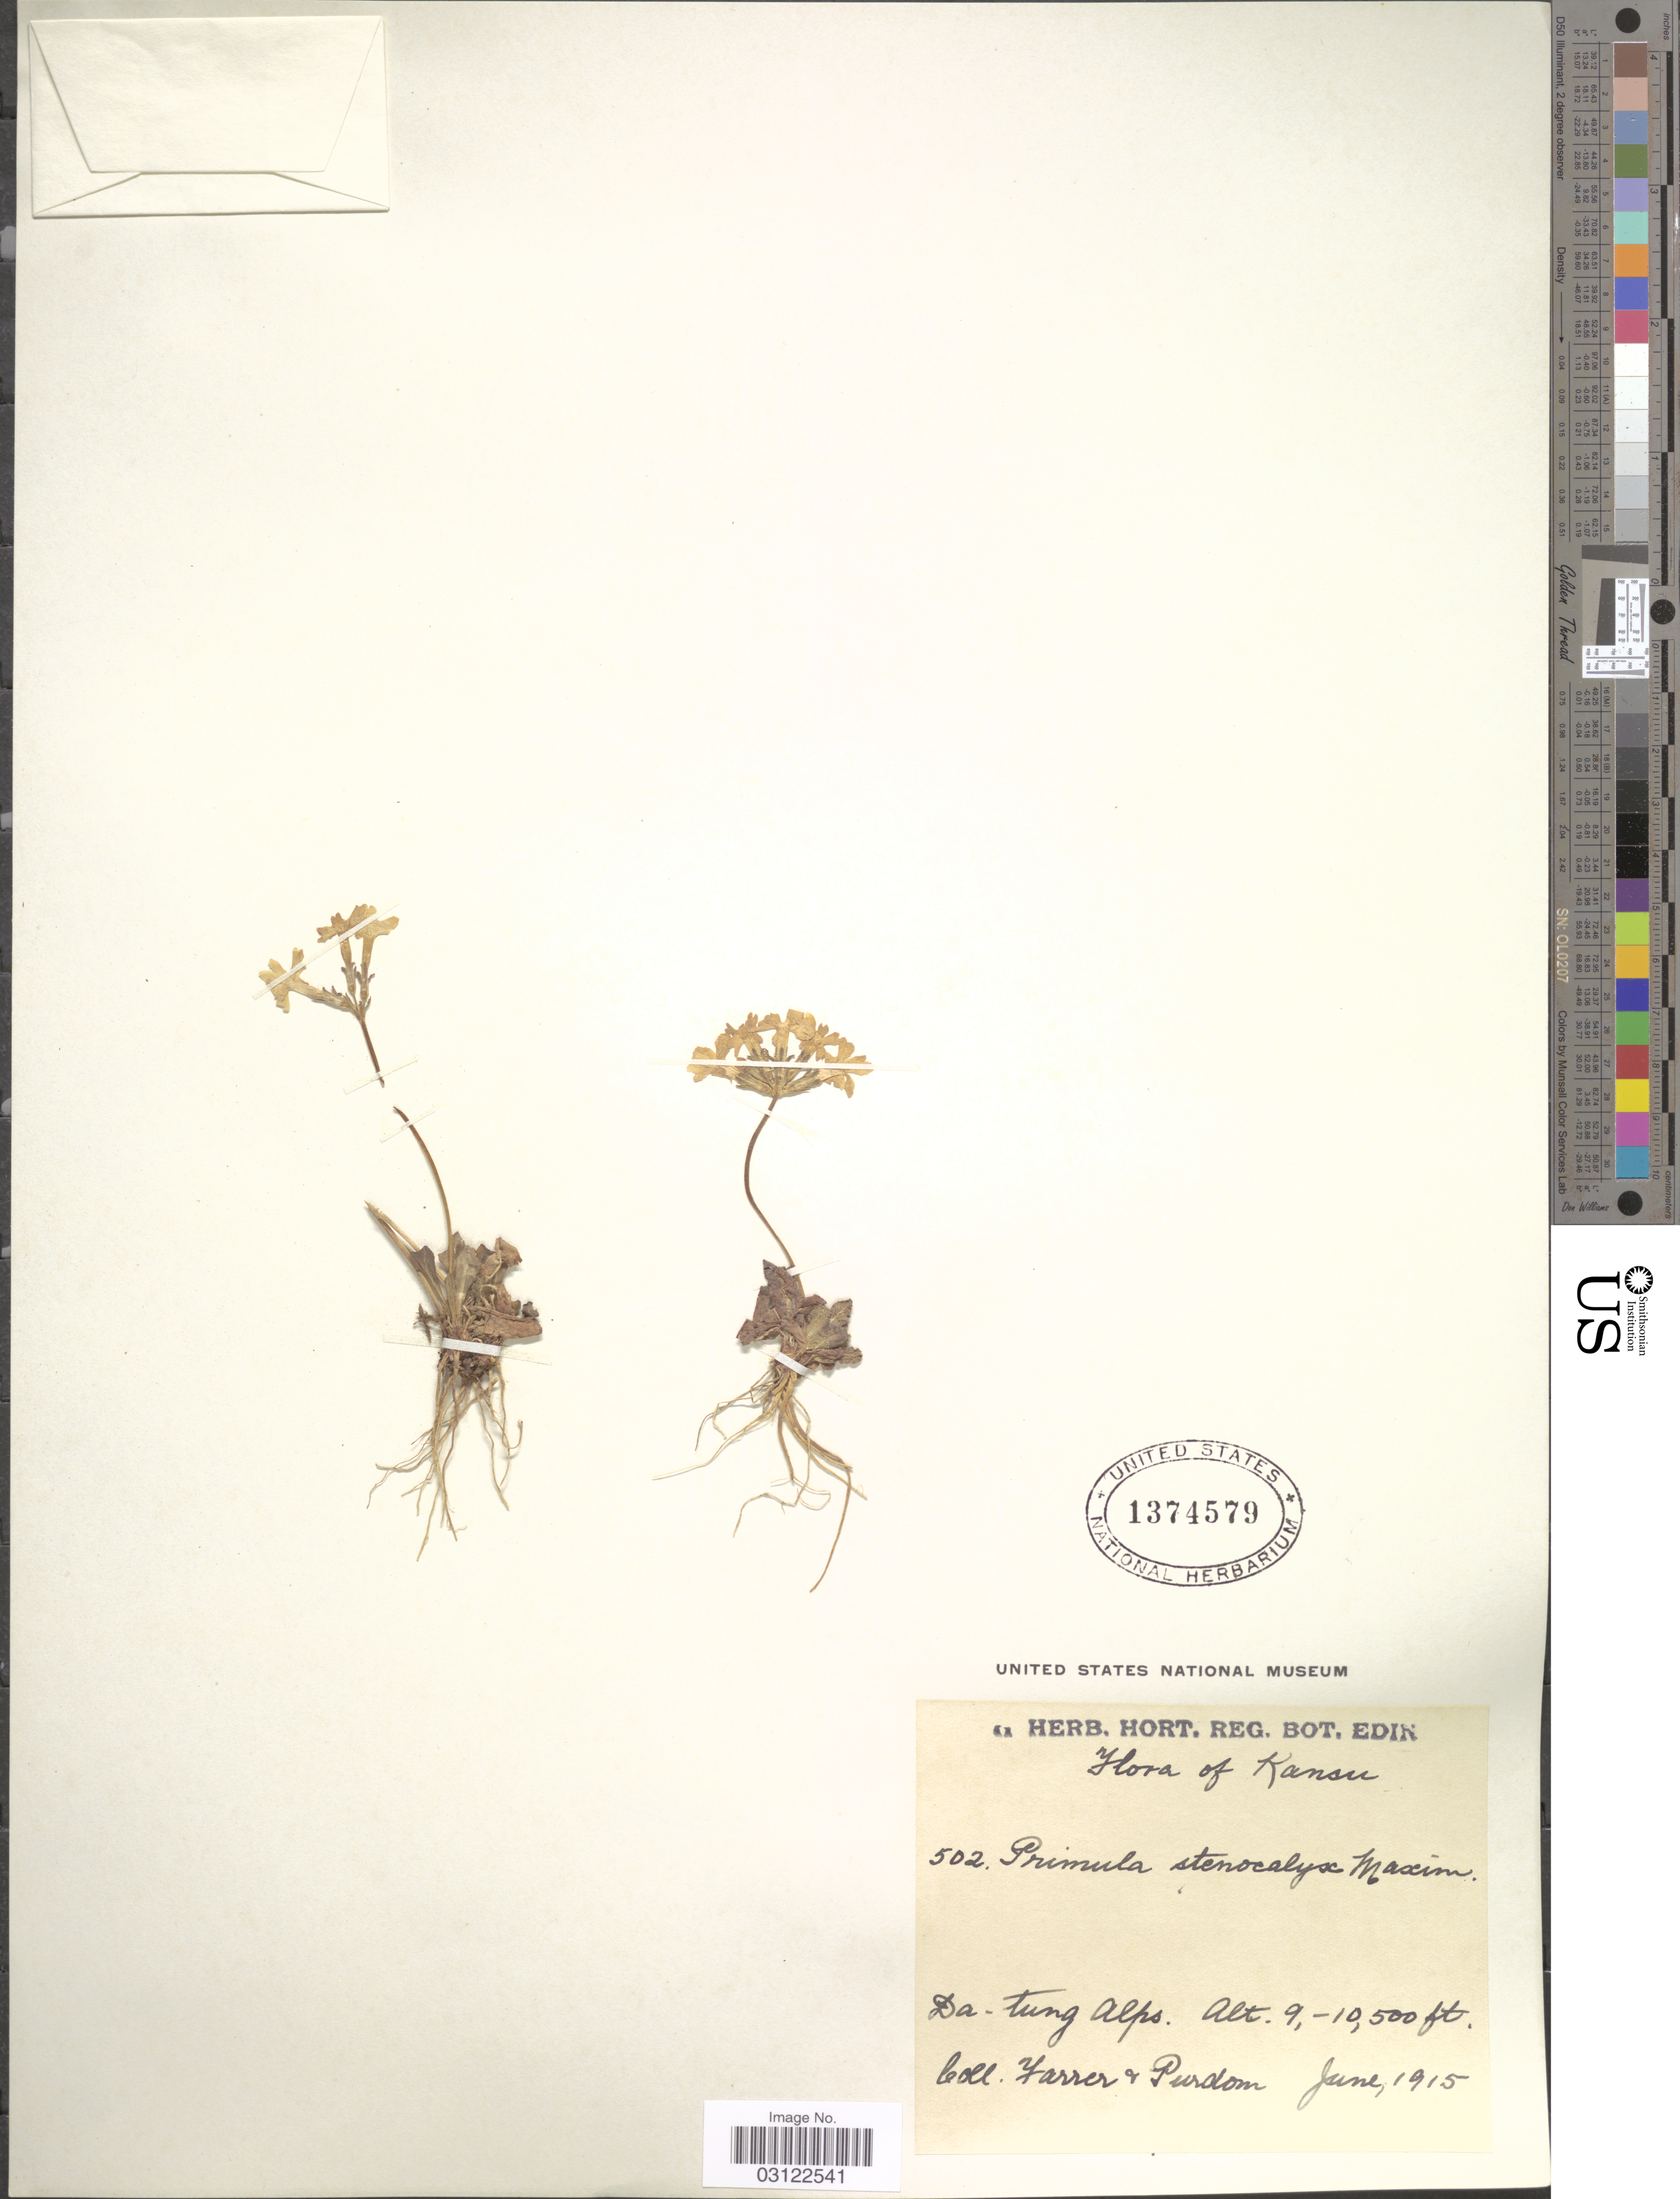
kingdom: Plantae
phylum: Tracheophyta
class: Magnoliopsida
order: Ericales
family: Primulaceae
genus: Primula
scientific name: Primula stenocalyx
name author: Maxim.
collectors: R. Farrer & W. Purdom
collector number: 502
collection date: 1915-06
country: China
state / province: Gansu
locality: Kansu. Da-tung Alps.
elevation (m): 2743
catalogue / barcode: US 1374579